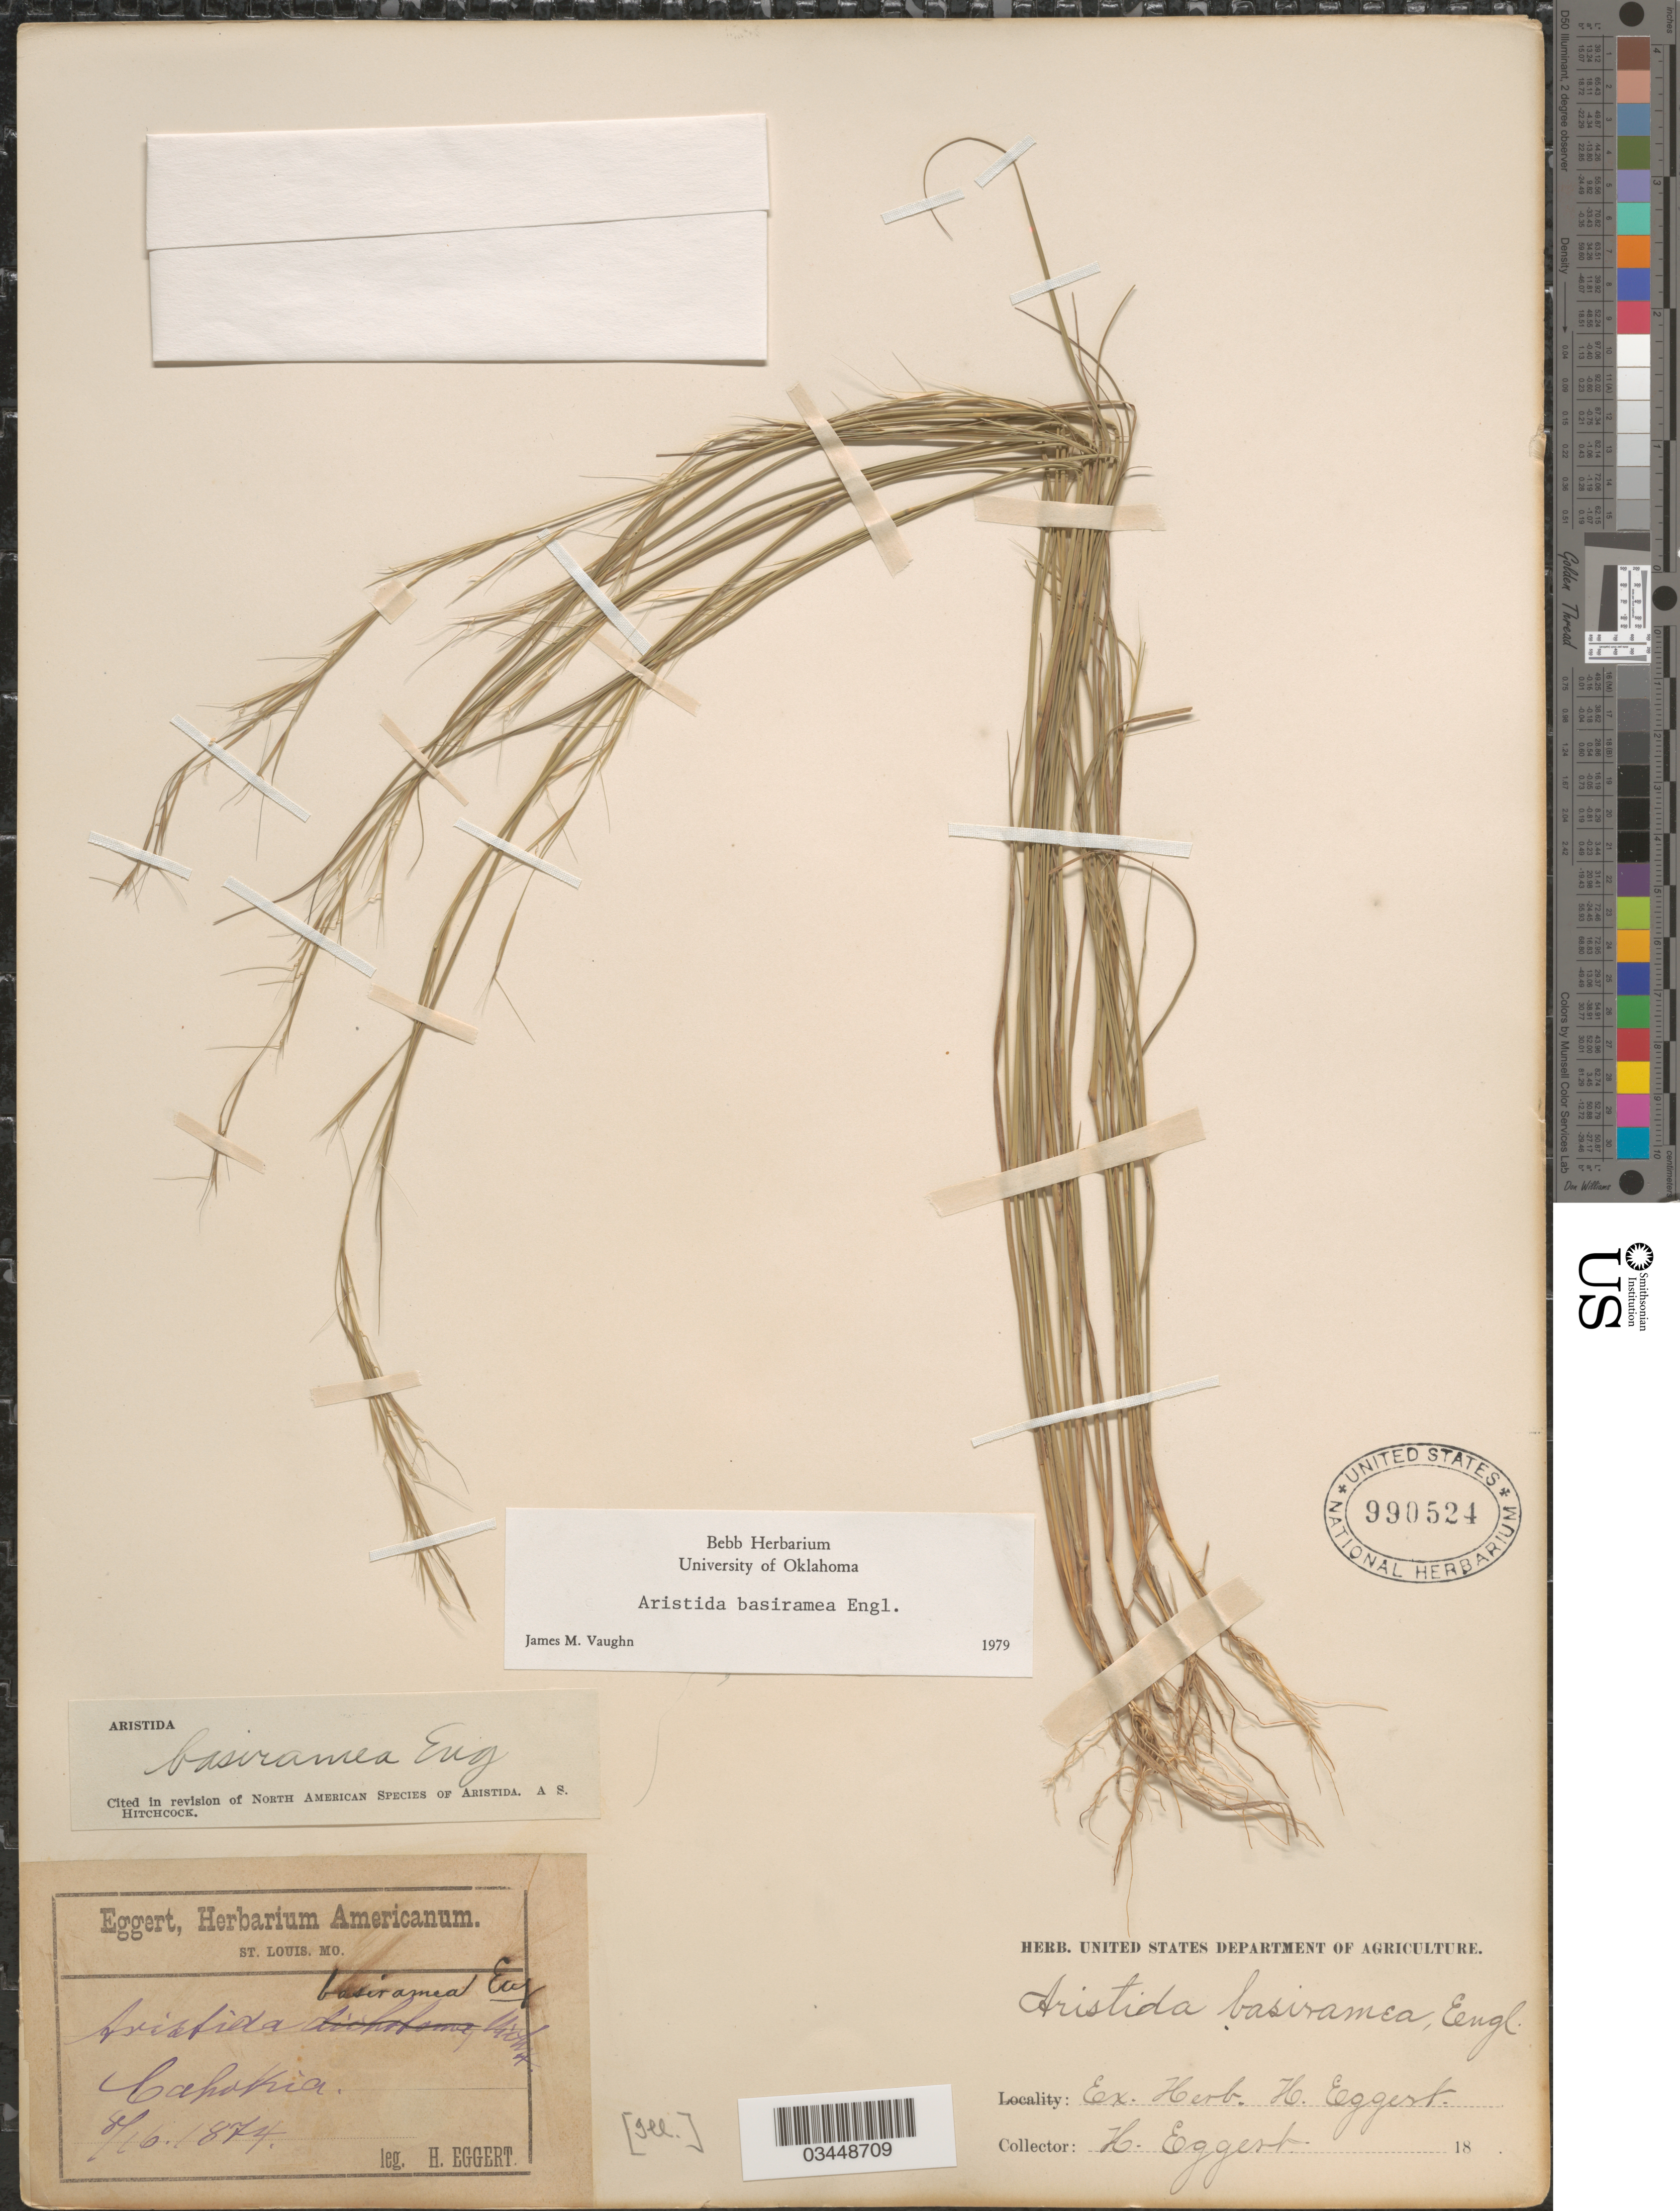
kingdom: Plantae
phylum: Tracheophyta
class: Liliopsida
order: Poales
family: Poaceae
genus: Aristida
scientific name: Aristida basiramea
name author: Engelm. ex Vasey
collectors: H. Eggert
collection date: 1874-06-18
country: United States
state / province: Illinois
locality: Cahokia.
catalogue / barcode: US 990524